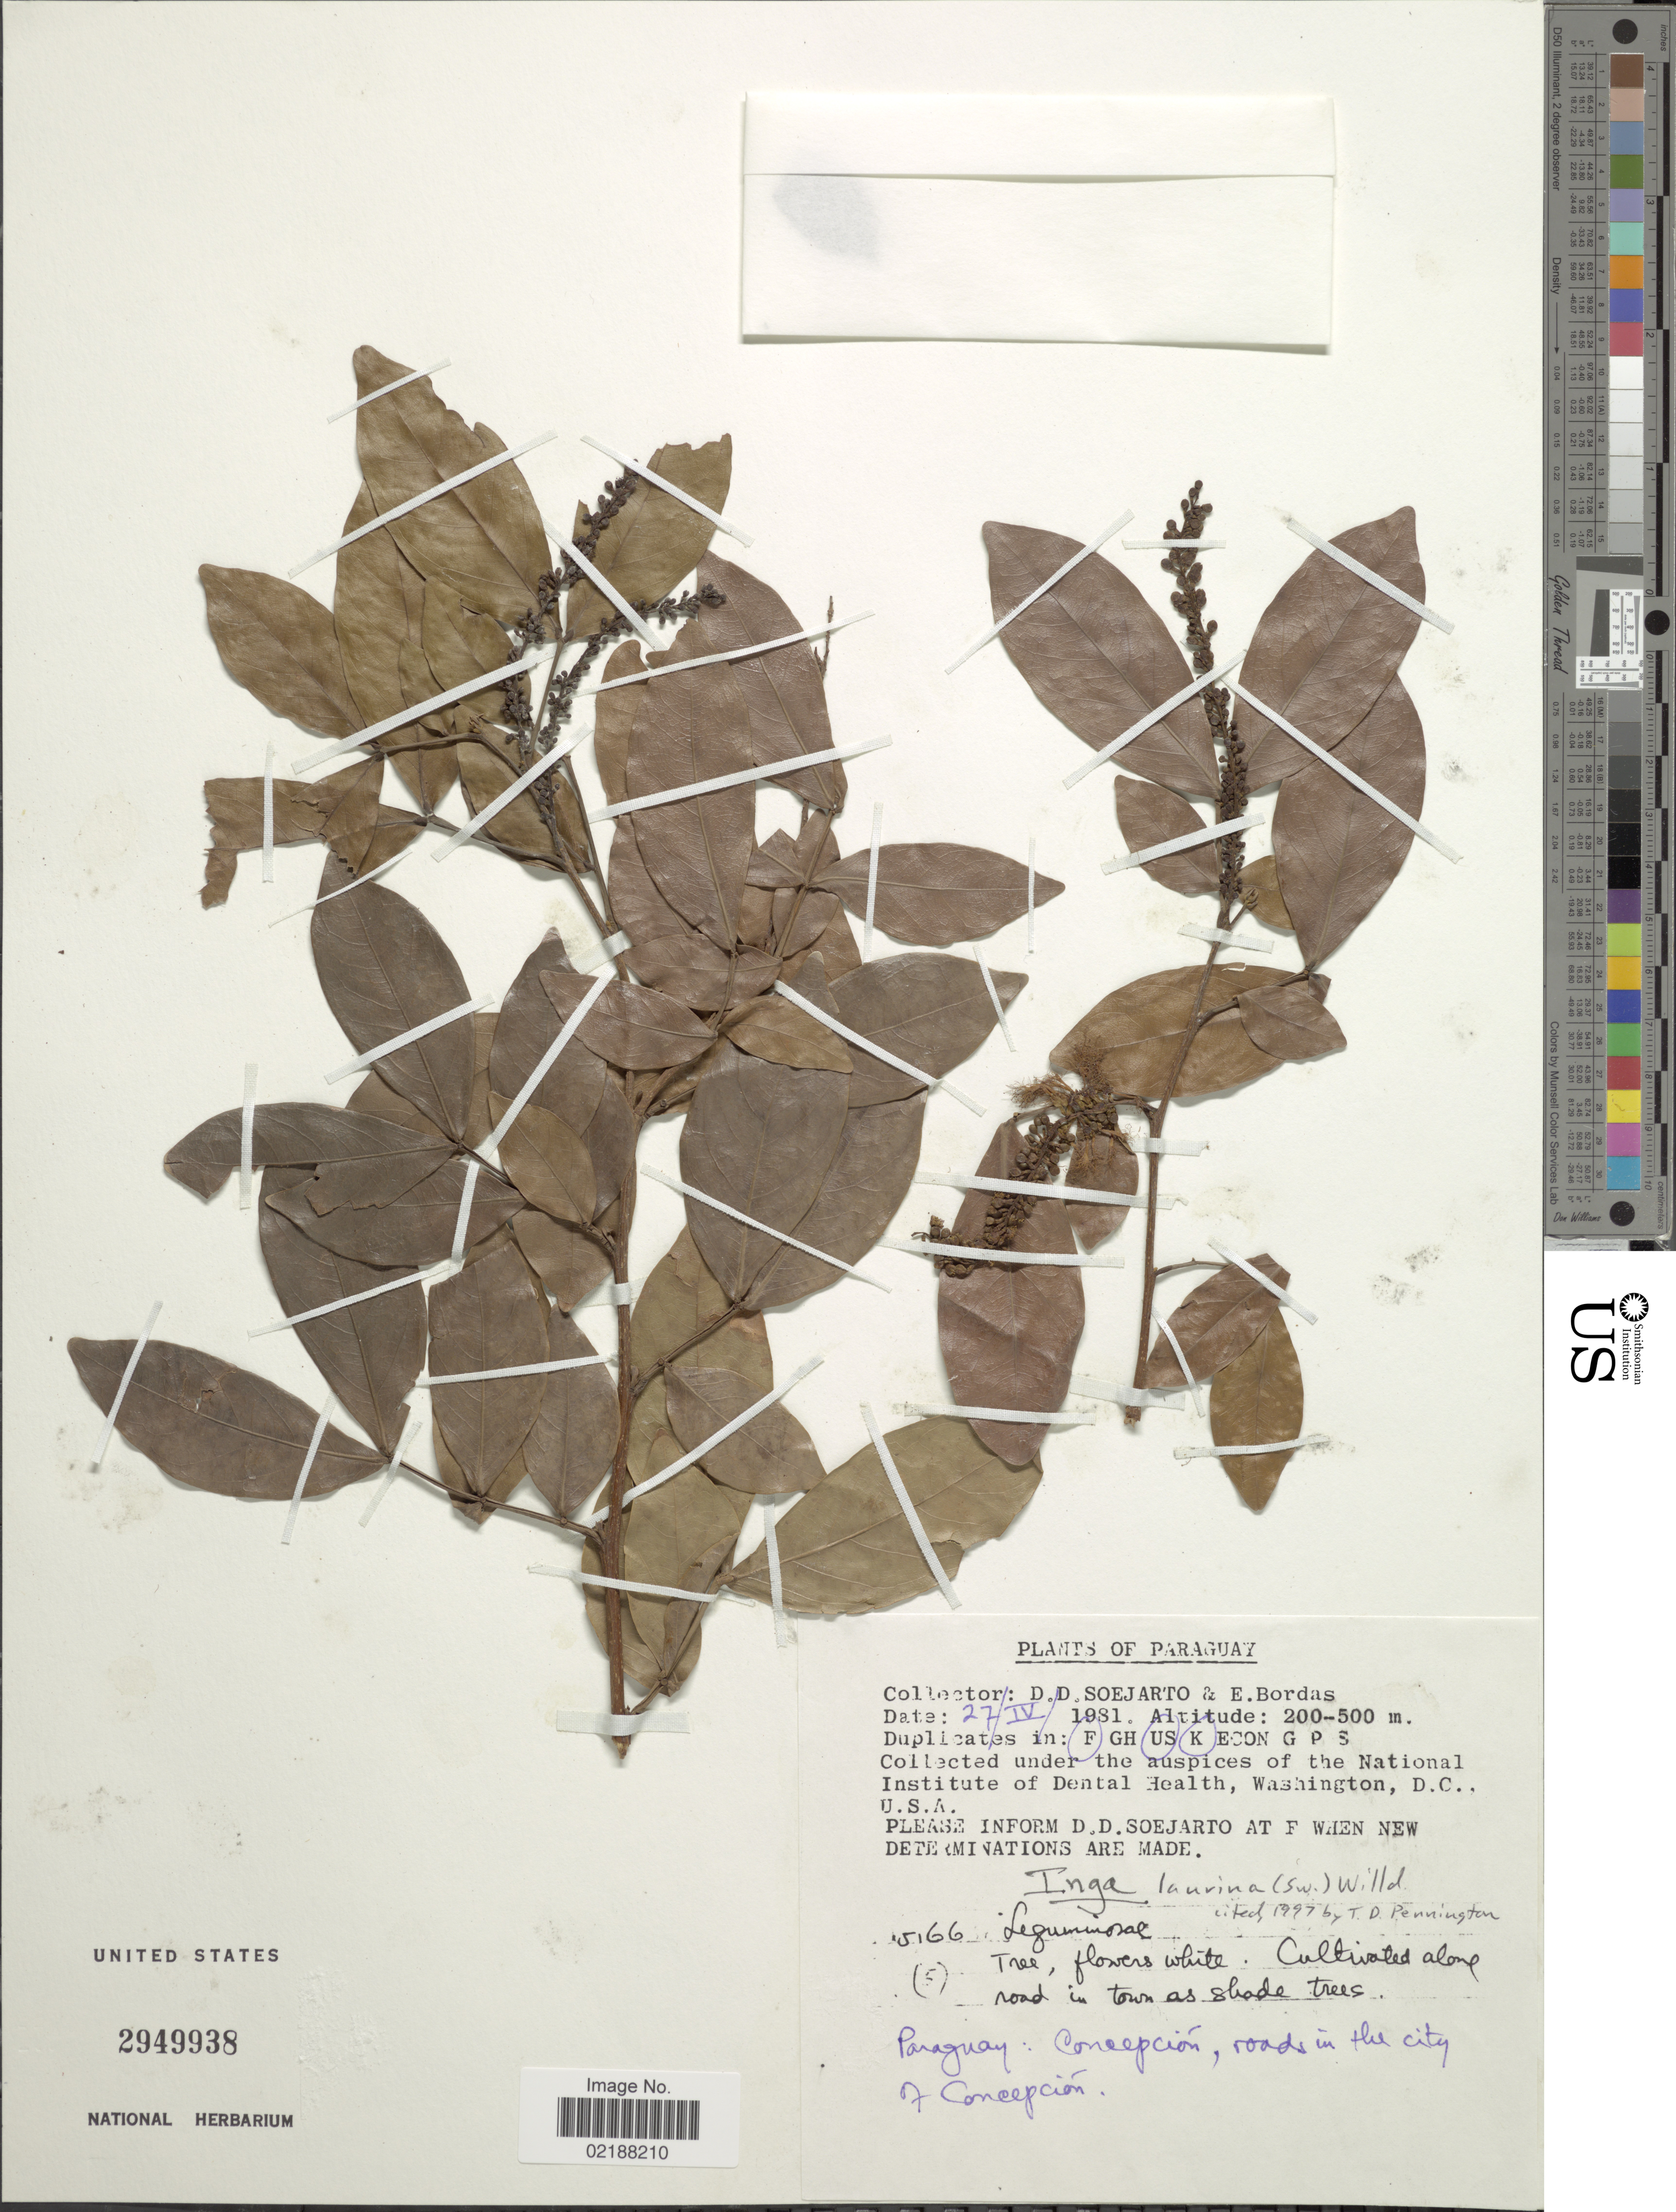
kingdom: Plantae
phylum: Tracheophyta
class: Magnoliopsida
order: Fabales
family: Fabaceae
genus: Inga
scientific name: Inga laurina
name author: (Sw.) Willd.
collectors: E. Bordas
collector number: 5166*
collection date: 1981-04-27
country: Paraguay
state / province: Concepcion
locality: Concepción, roads on the city of Concepción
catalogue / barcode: US 2949938